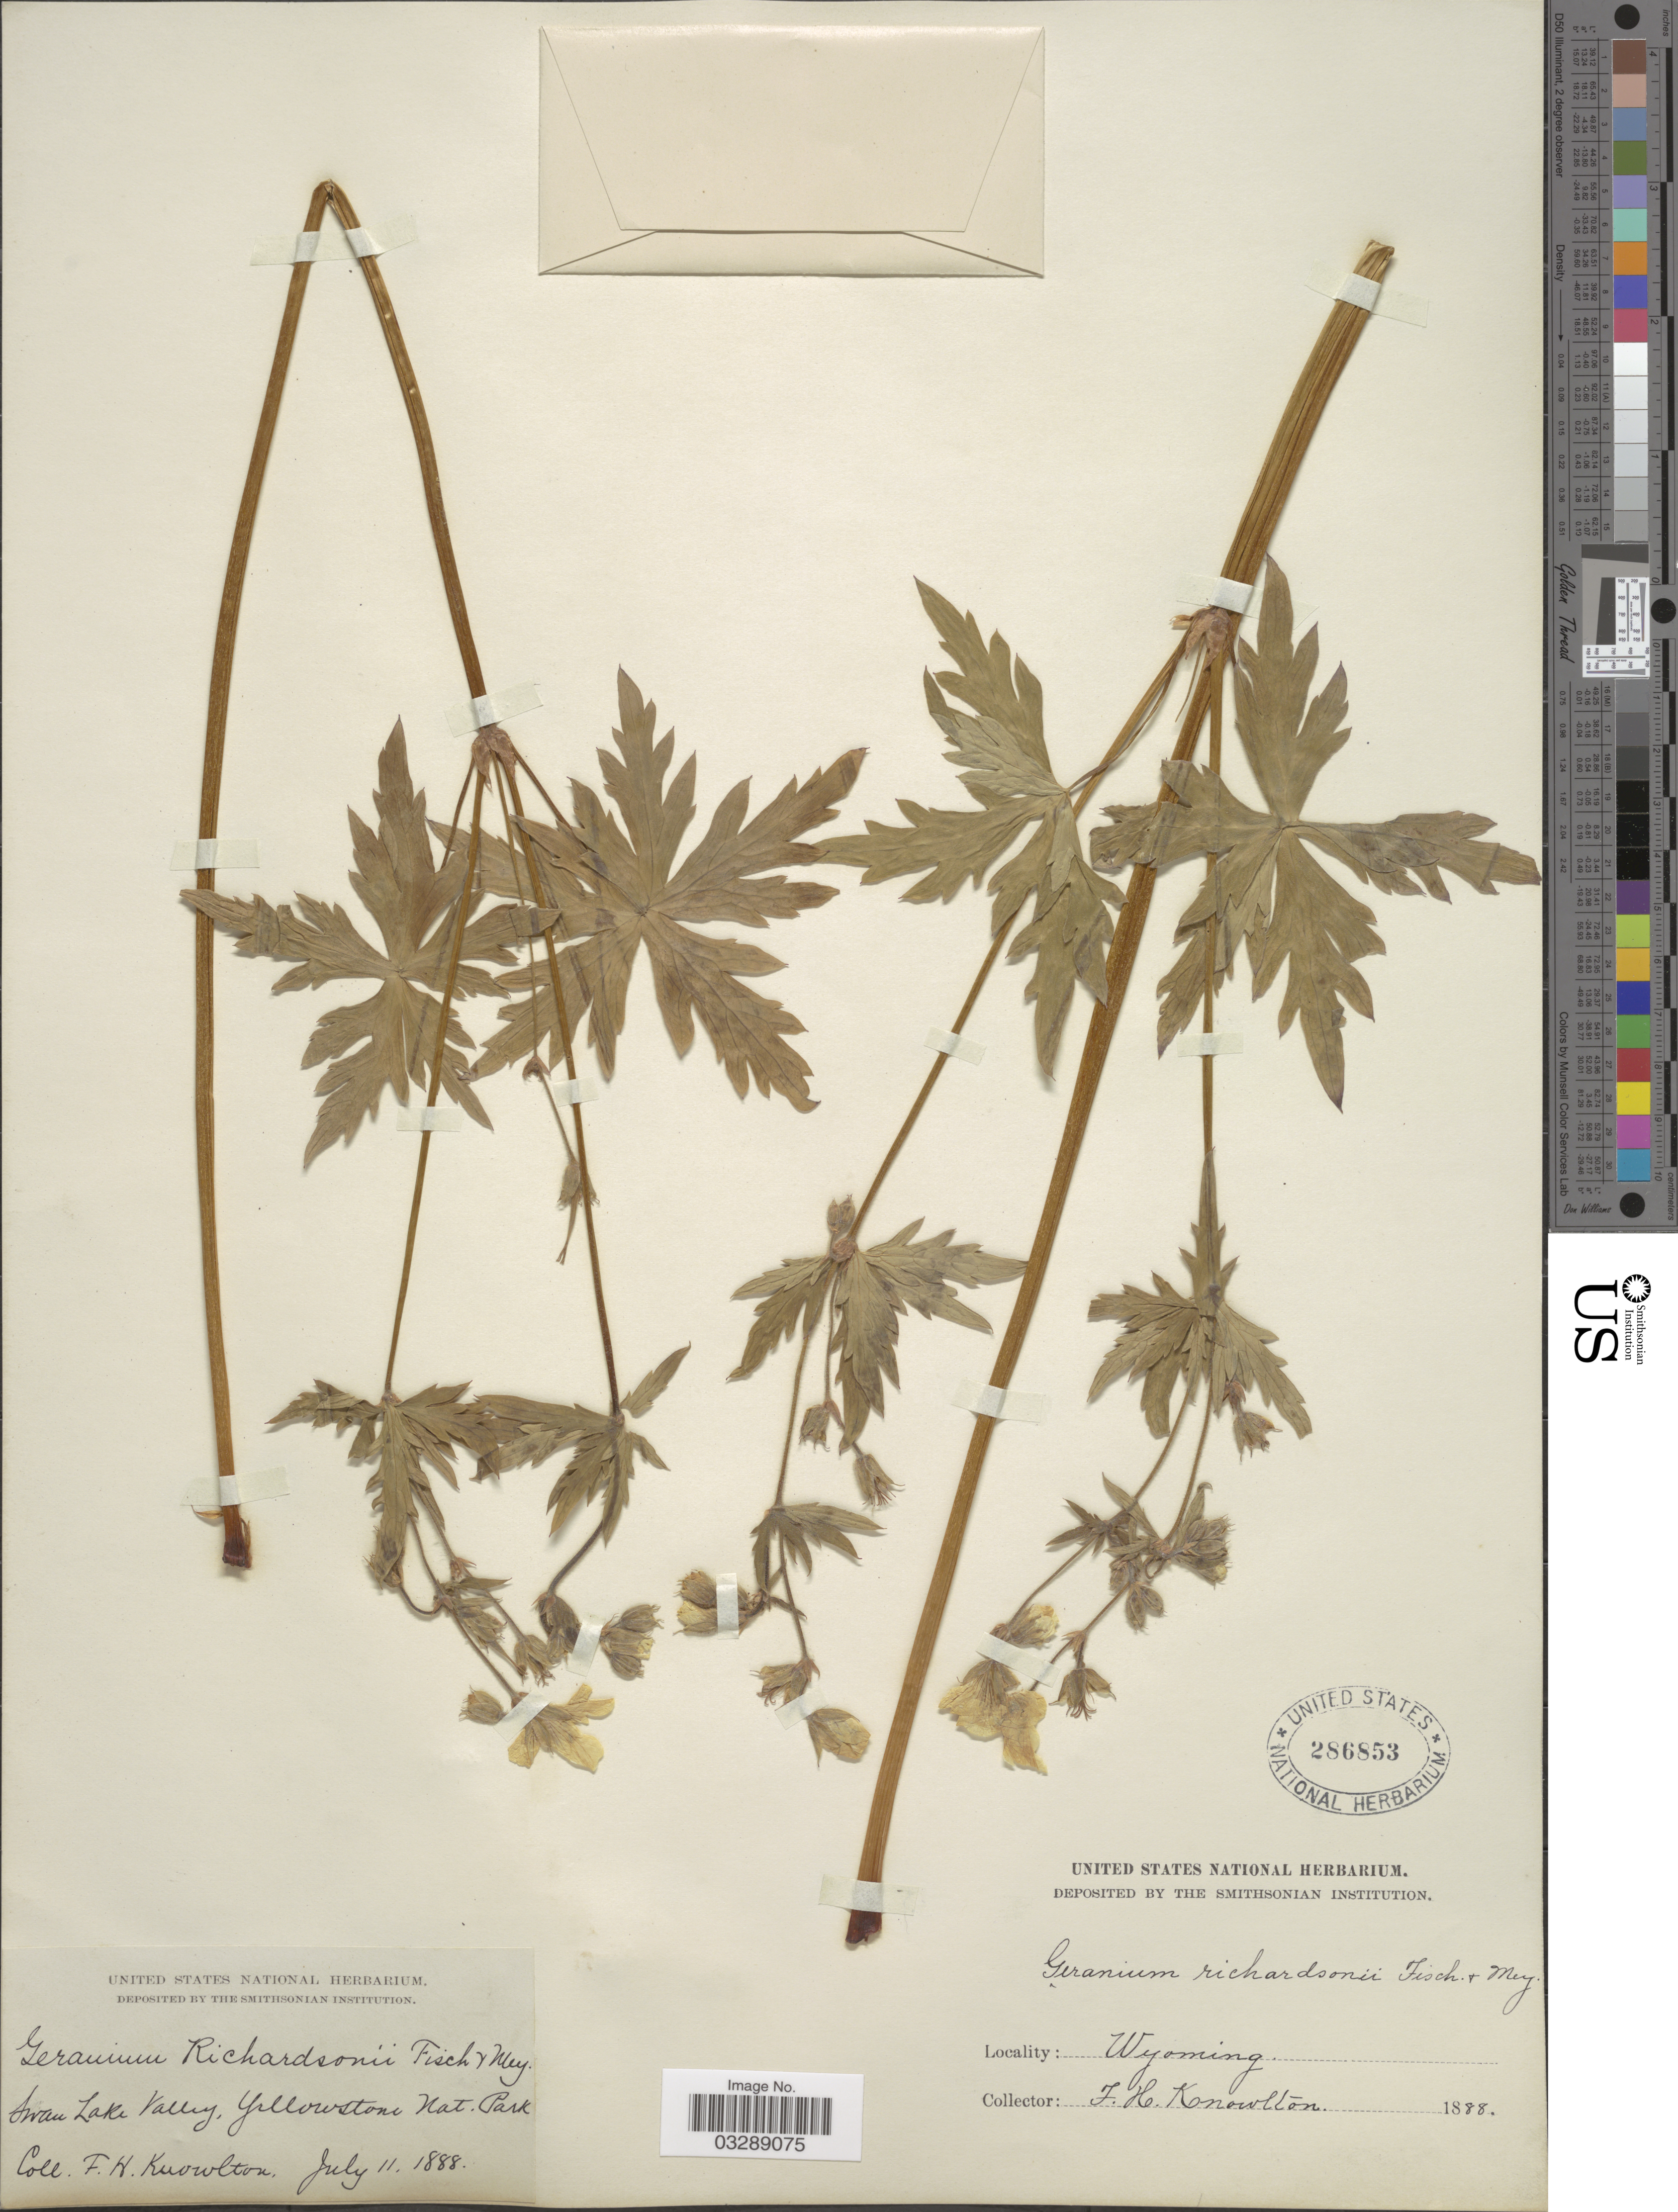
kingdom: Plantae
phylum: Tracheophyta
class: Magnoliopsida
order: Geraniales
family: Geraniaceae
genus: Geranium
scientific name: Geranium richardsonii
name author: Fisch. & Trautv.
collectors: F. H. Knowlton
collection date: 1888-07-11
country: United States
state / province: Wyoming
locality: Swan Lake Valley, Yellowstone Nat. Park.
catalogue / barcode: US 286853